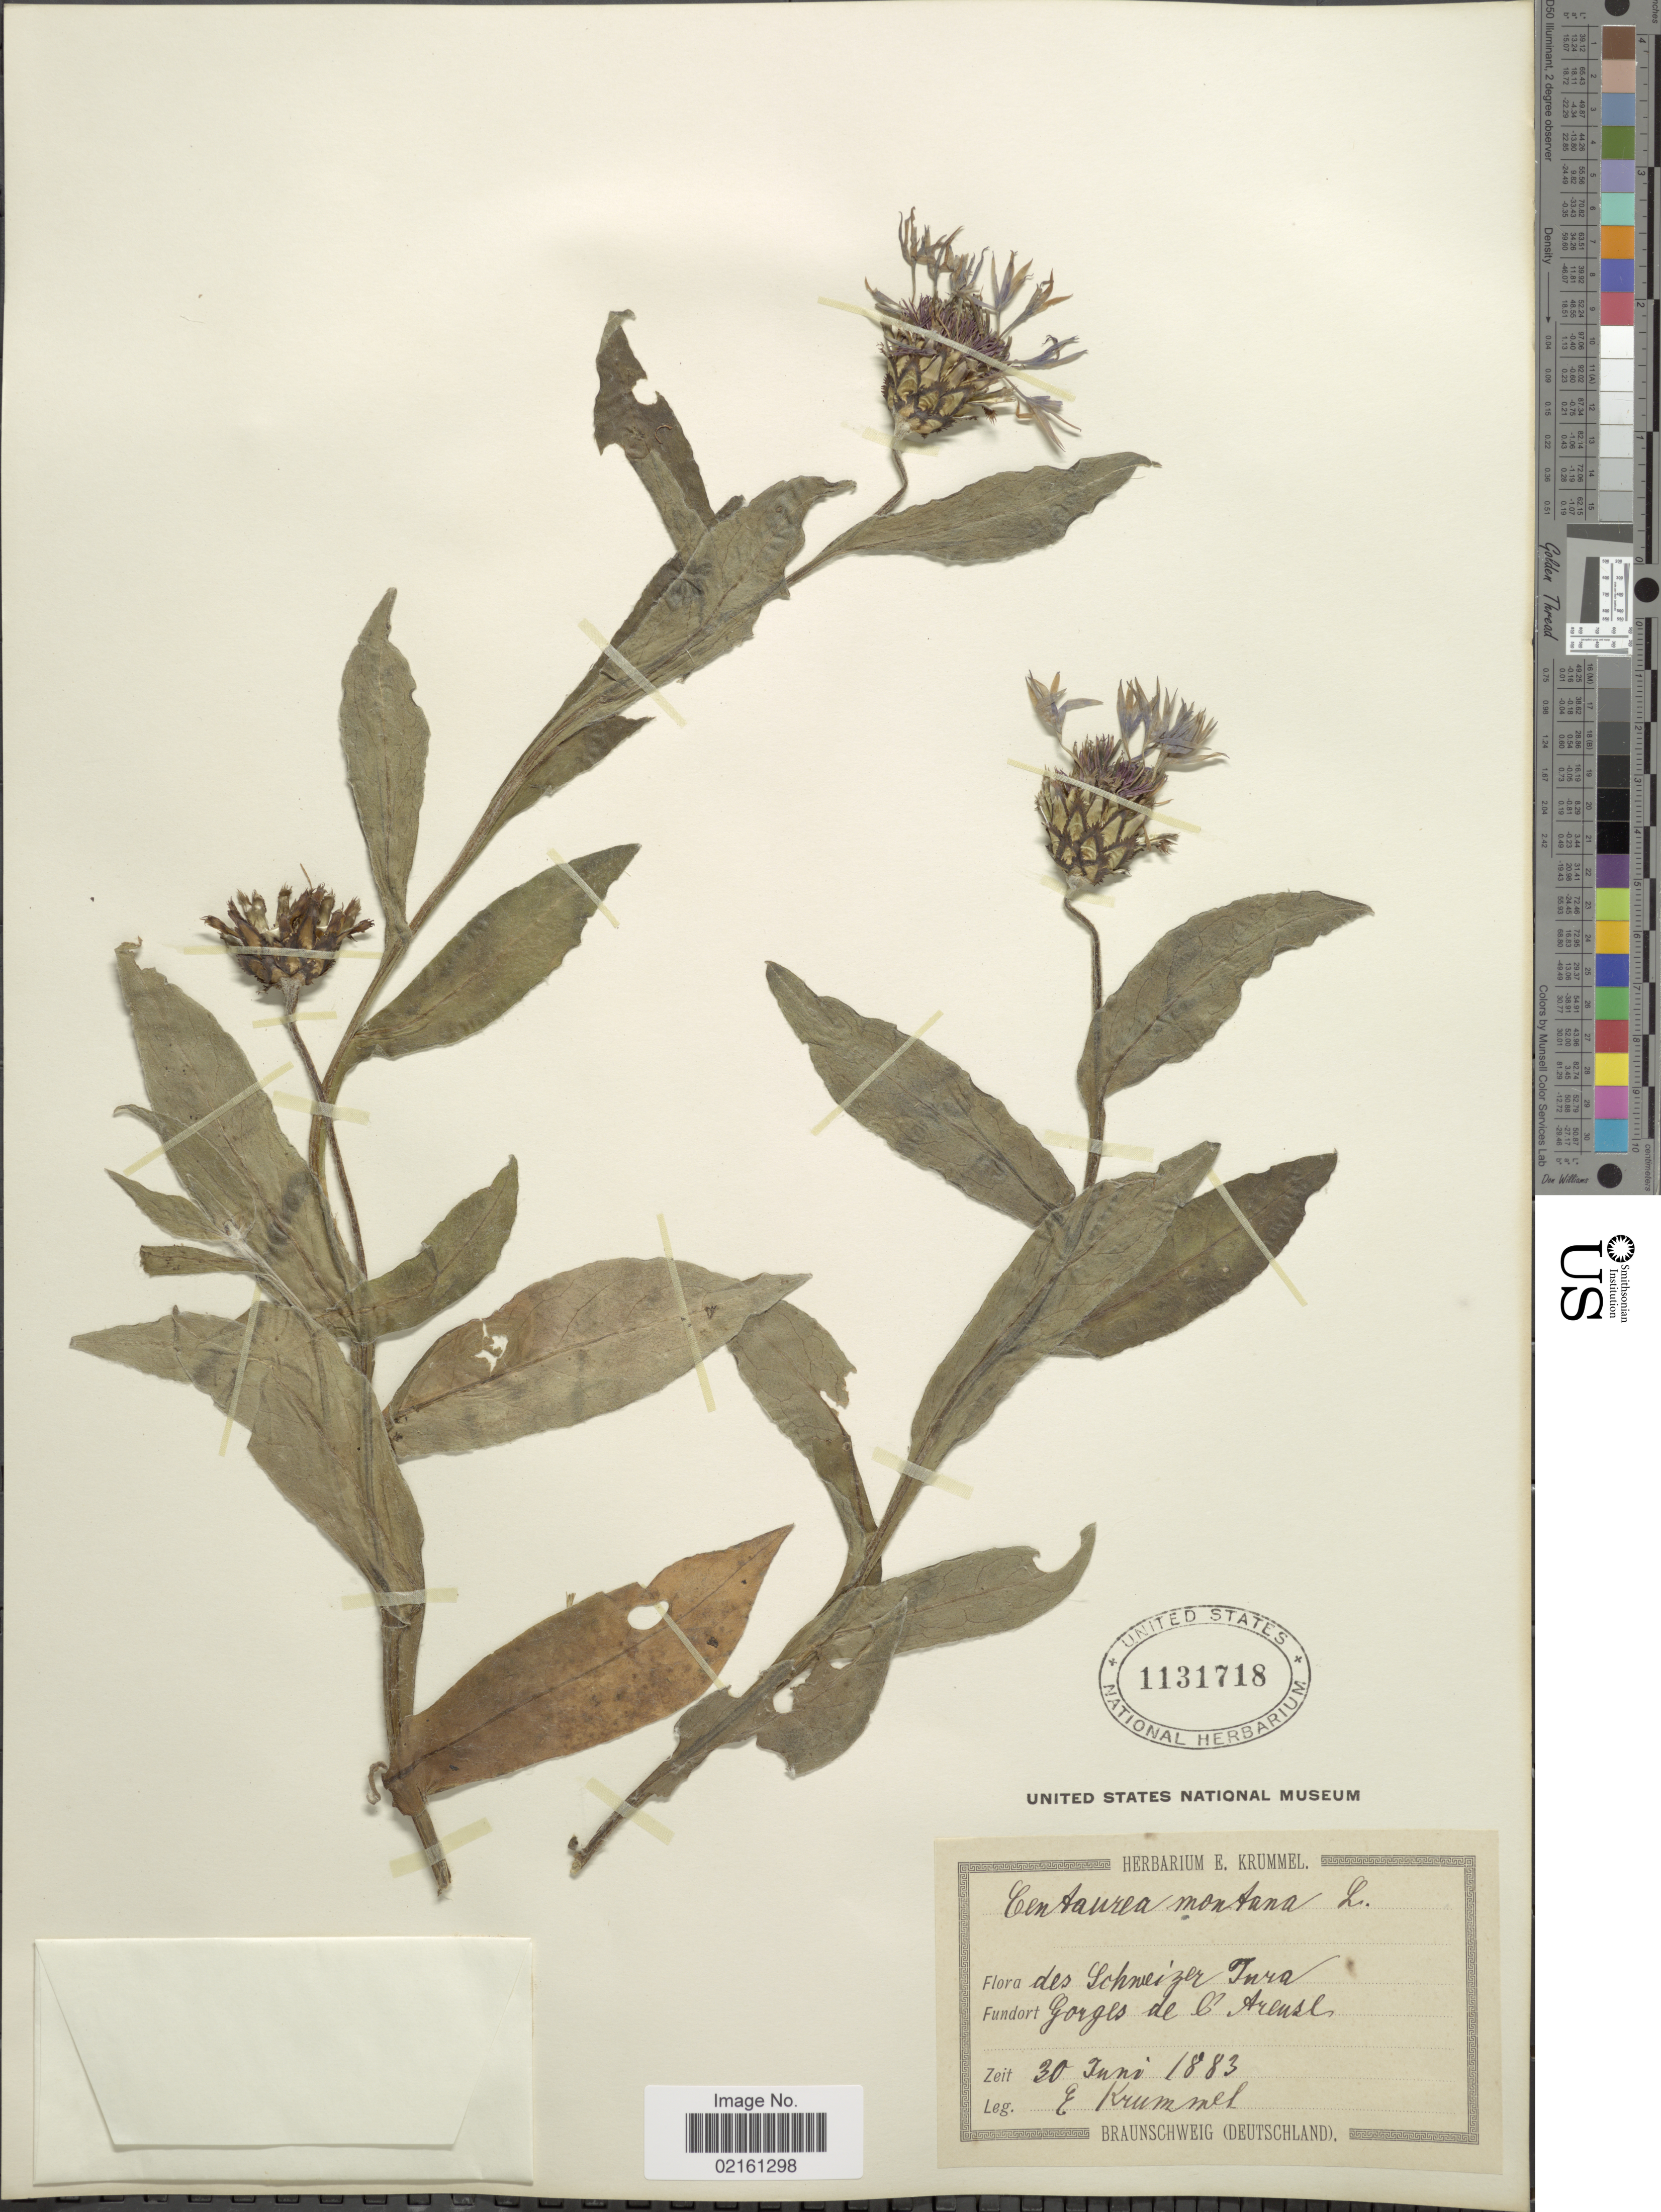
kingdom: Plantae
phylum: Tracheophyta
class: Magnoliopsida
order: Asterales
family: Asteraceae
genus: Centaurea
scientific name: Centaurea montana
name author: L.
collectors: E. Krummel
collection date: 1883-06-30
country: Switzerland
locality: Gorges de l'Areuse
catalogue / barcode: US 1131718